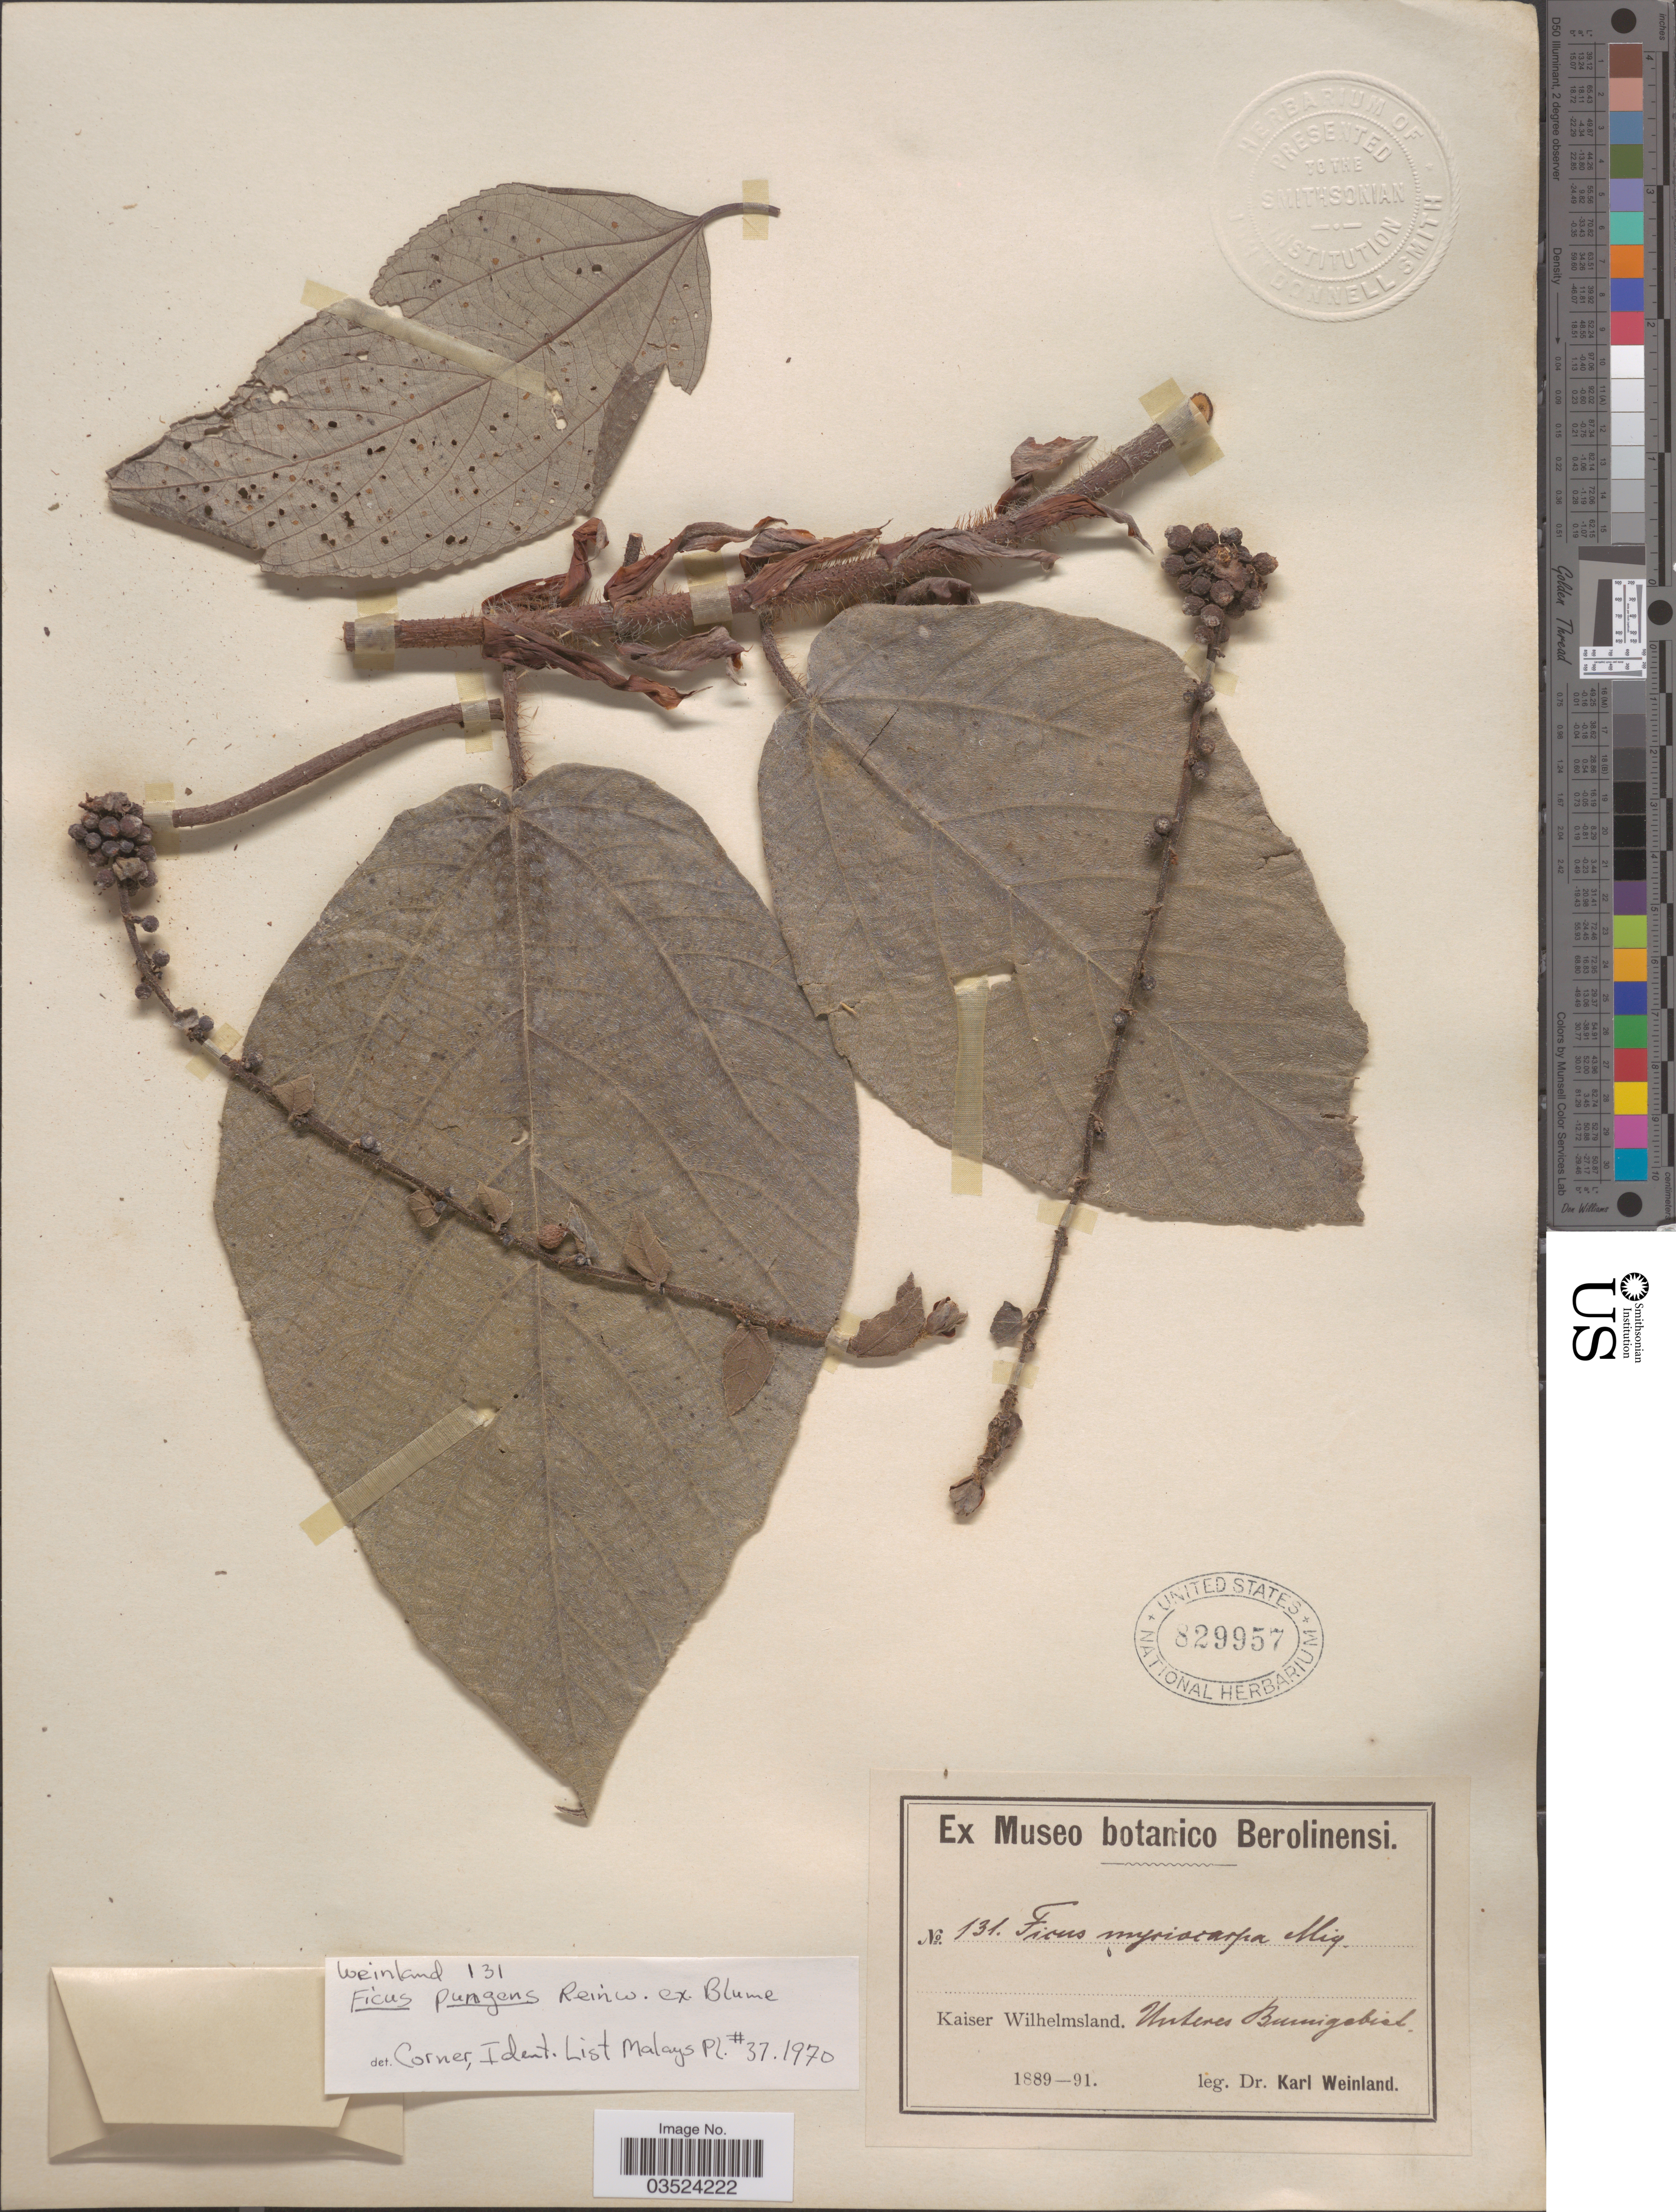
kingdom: Plantae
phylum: Tracheophyta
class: Magnoliopsida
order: Rosales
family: Moraceae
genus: Ficus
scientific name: Ficus pungens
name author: Reinw. ex Blume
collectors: K. Weinland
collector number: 131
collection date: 1889/1891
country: Papua New Guinea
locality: Kaiser Wilhelmsland. Unteres Bumigebiet.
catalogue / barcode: US 829957